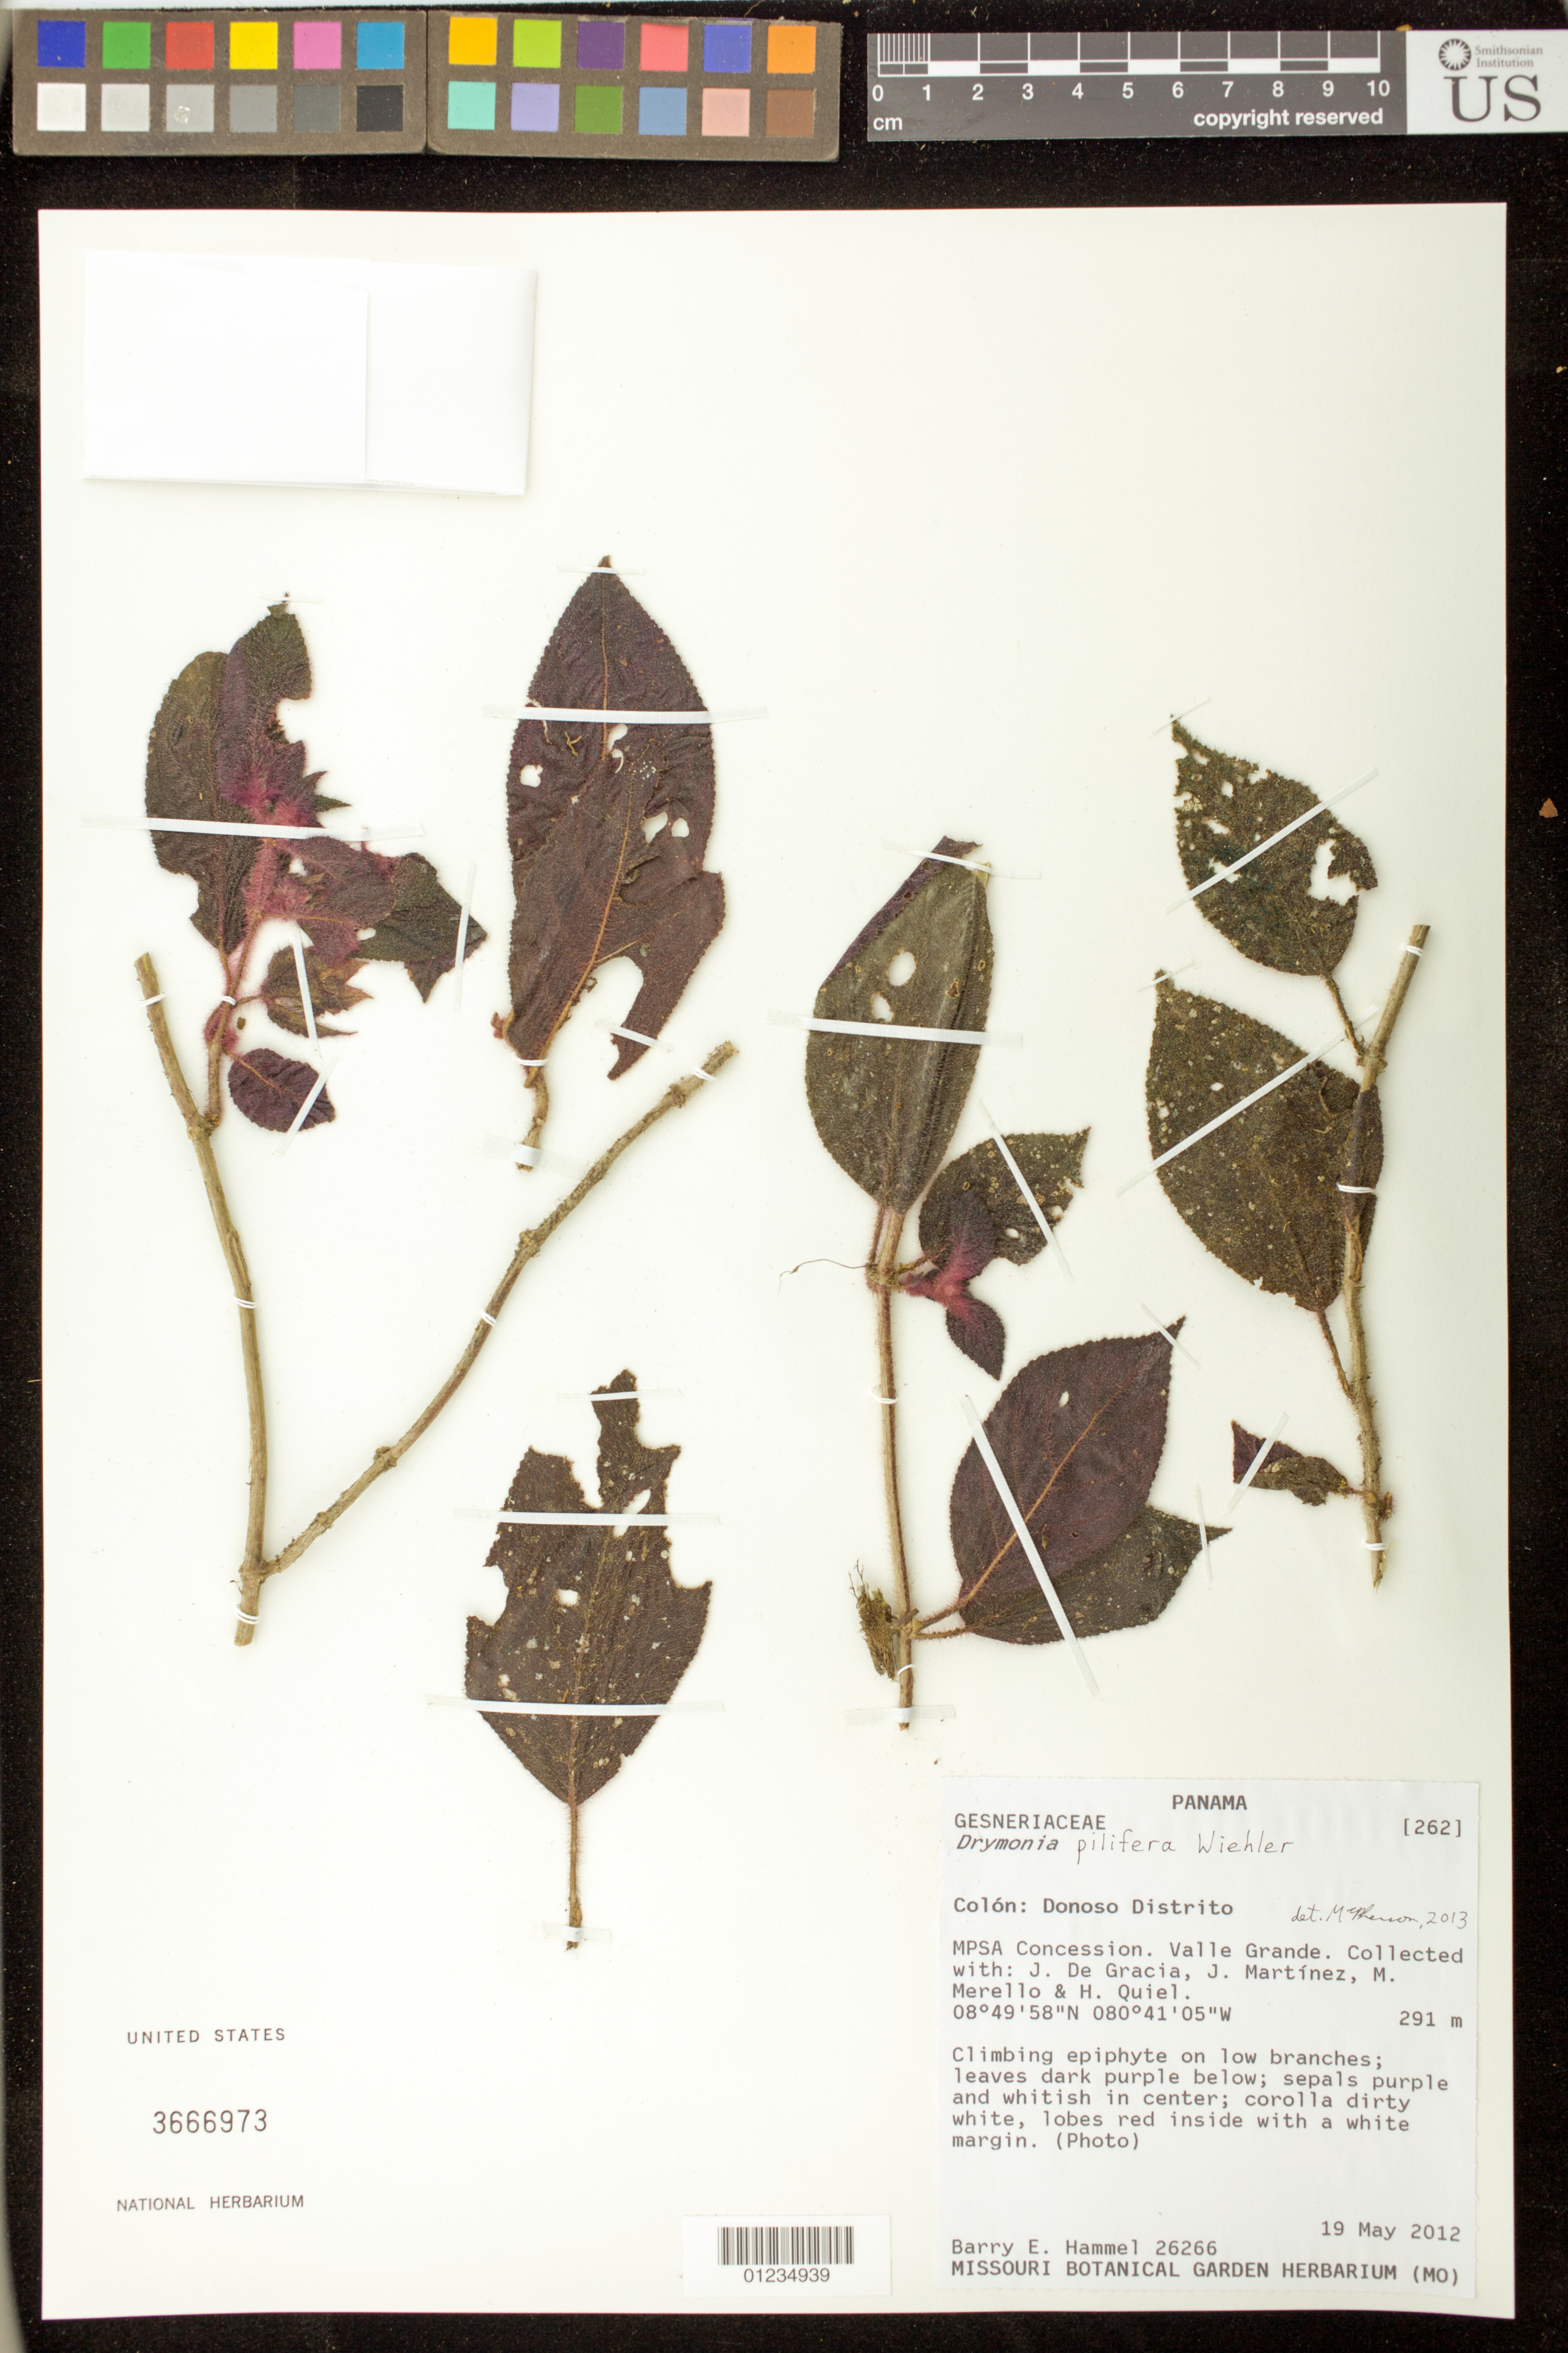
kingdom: Plantae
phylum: Tracheophyta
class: Magnoliopsida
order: Lamiales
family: Gesneriaceae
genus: Drymonia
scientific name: Drymonia pilifera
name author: Wiehler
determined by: McPherson, --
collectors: B. Hammel et al.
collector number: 26266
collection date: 2012-05-19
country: Panama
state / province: Colón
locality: Donoso Distrito. MPSA Concession. Valle Grande.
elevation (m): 291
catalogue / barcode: US 3666973